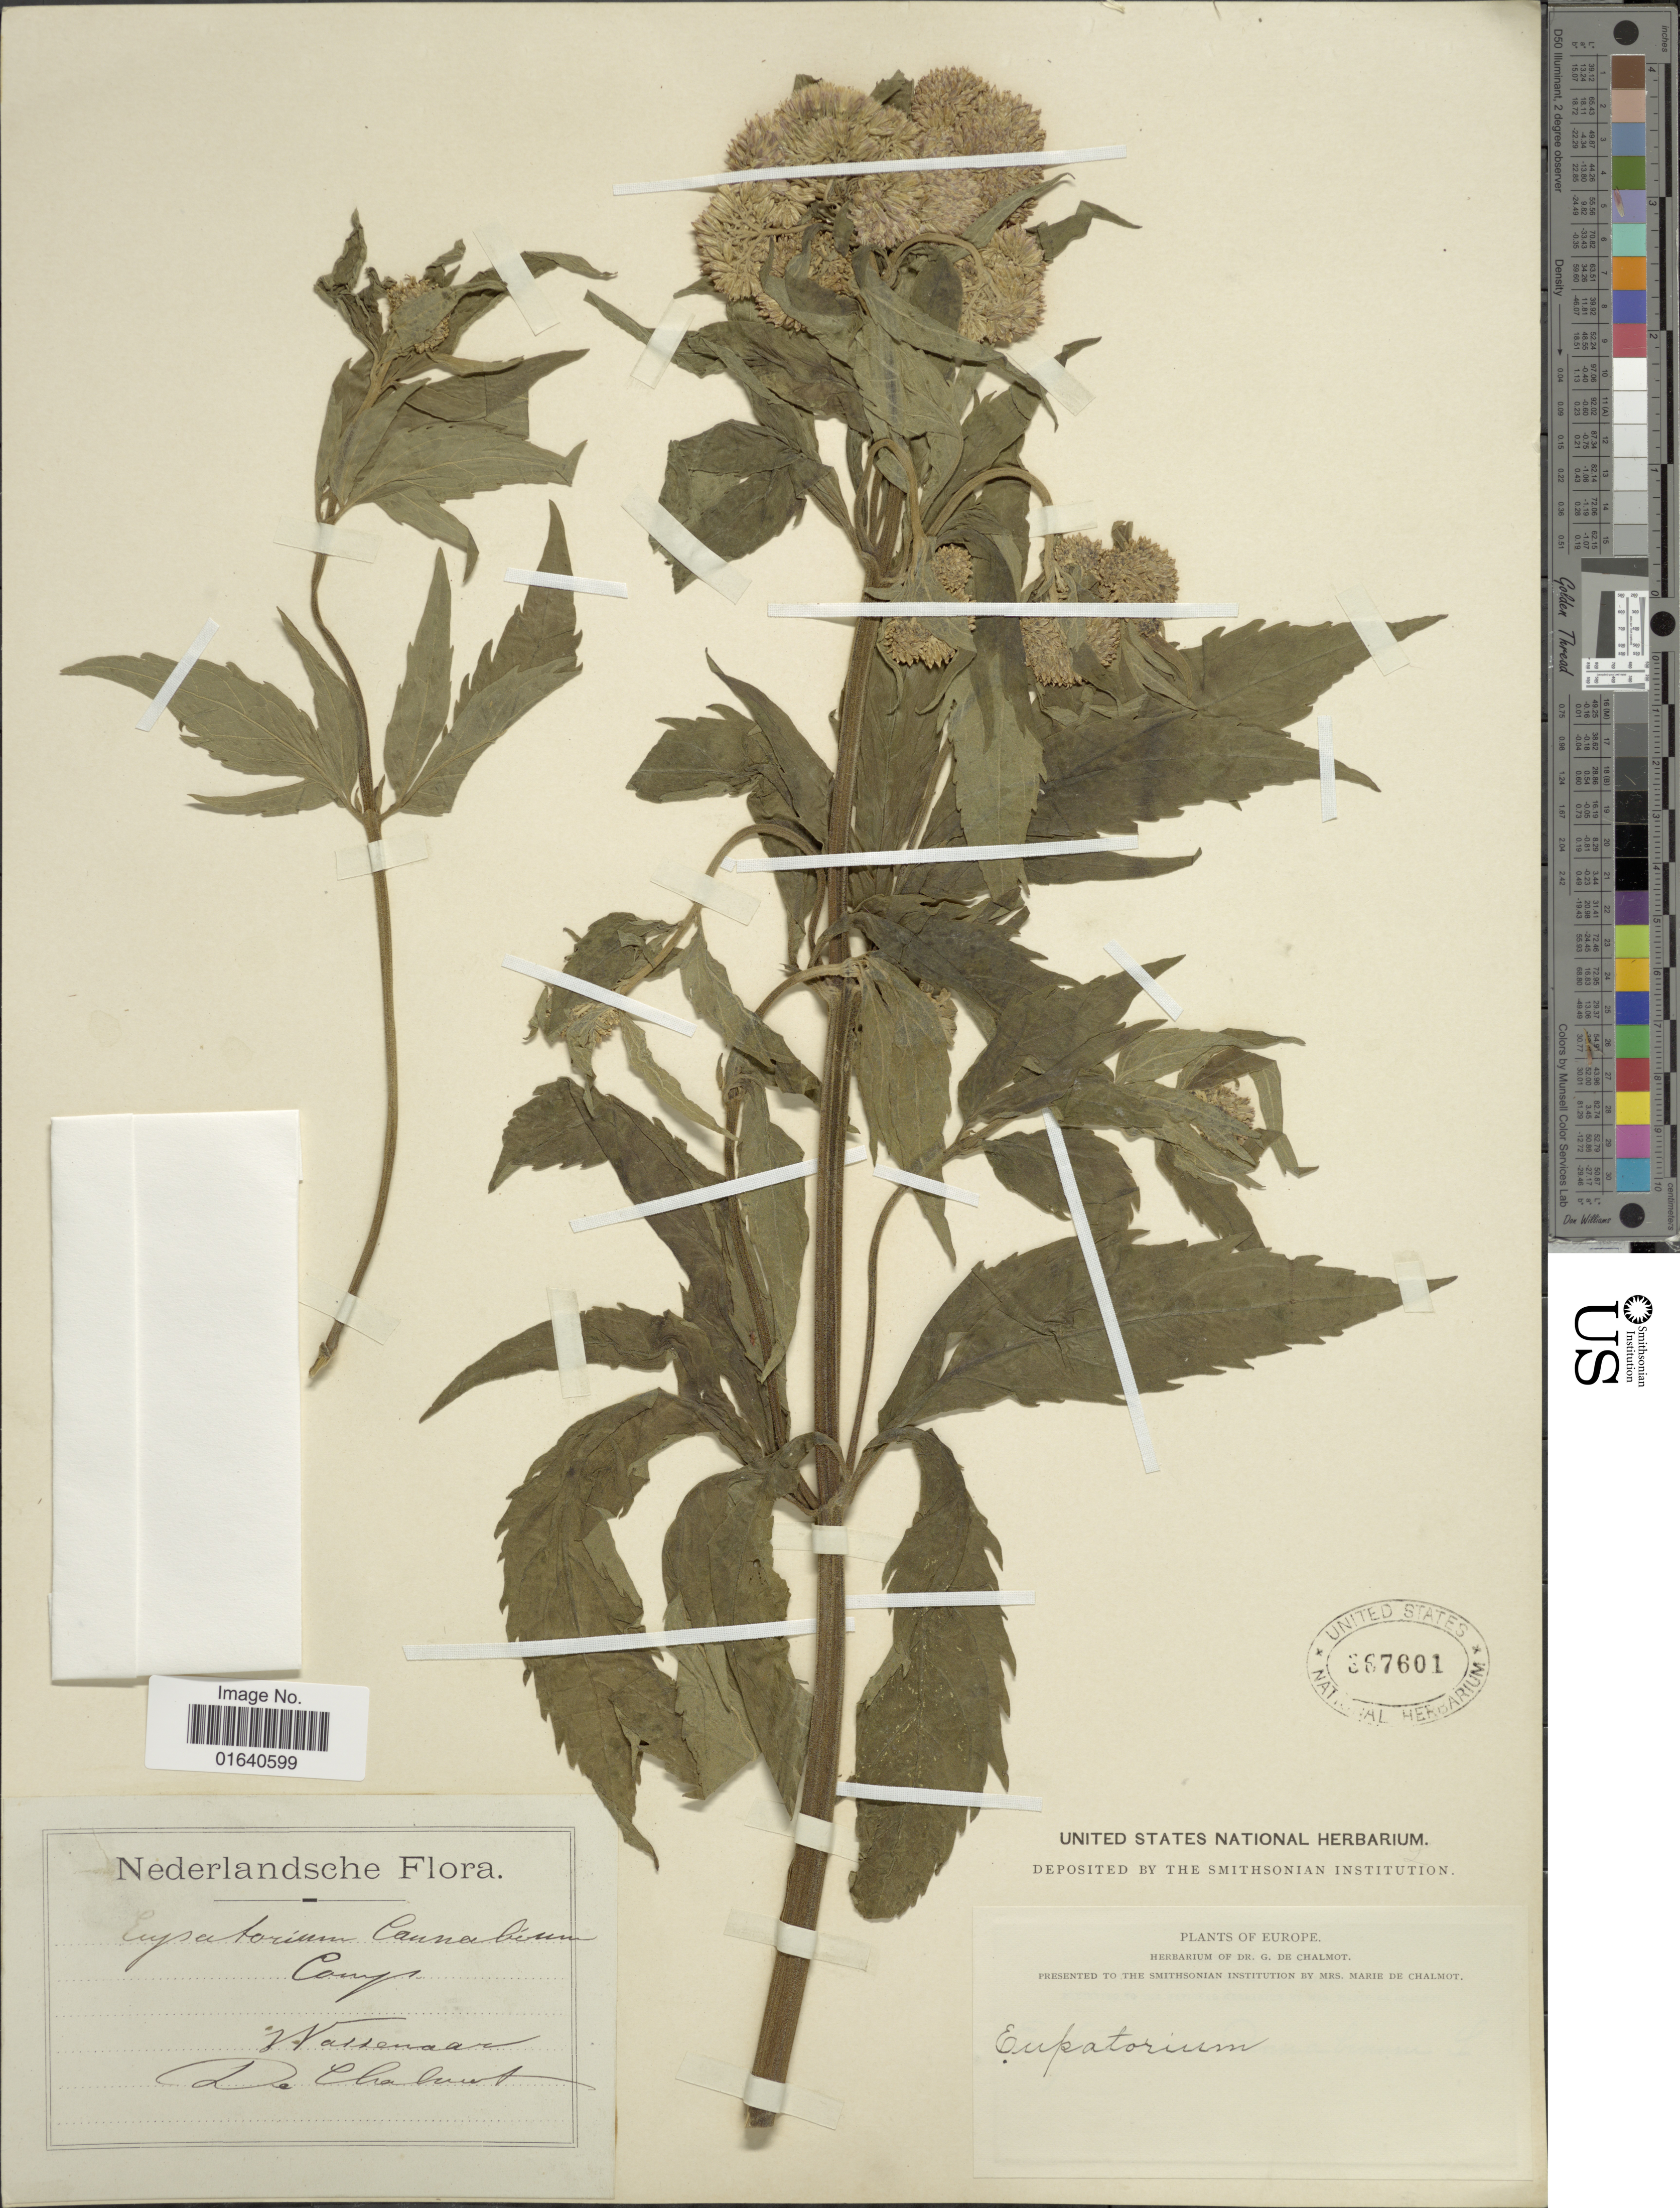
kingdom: Plantae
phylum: Tracheophyta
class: Magnoliopsida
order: Asterales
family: Asteraceae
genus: Eupatorium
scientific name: Eupatorium cannabinum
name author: L.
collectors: G. de Chalmot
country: Netherlands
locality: Wassemaar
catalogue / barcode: US 367601